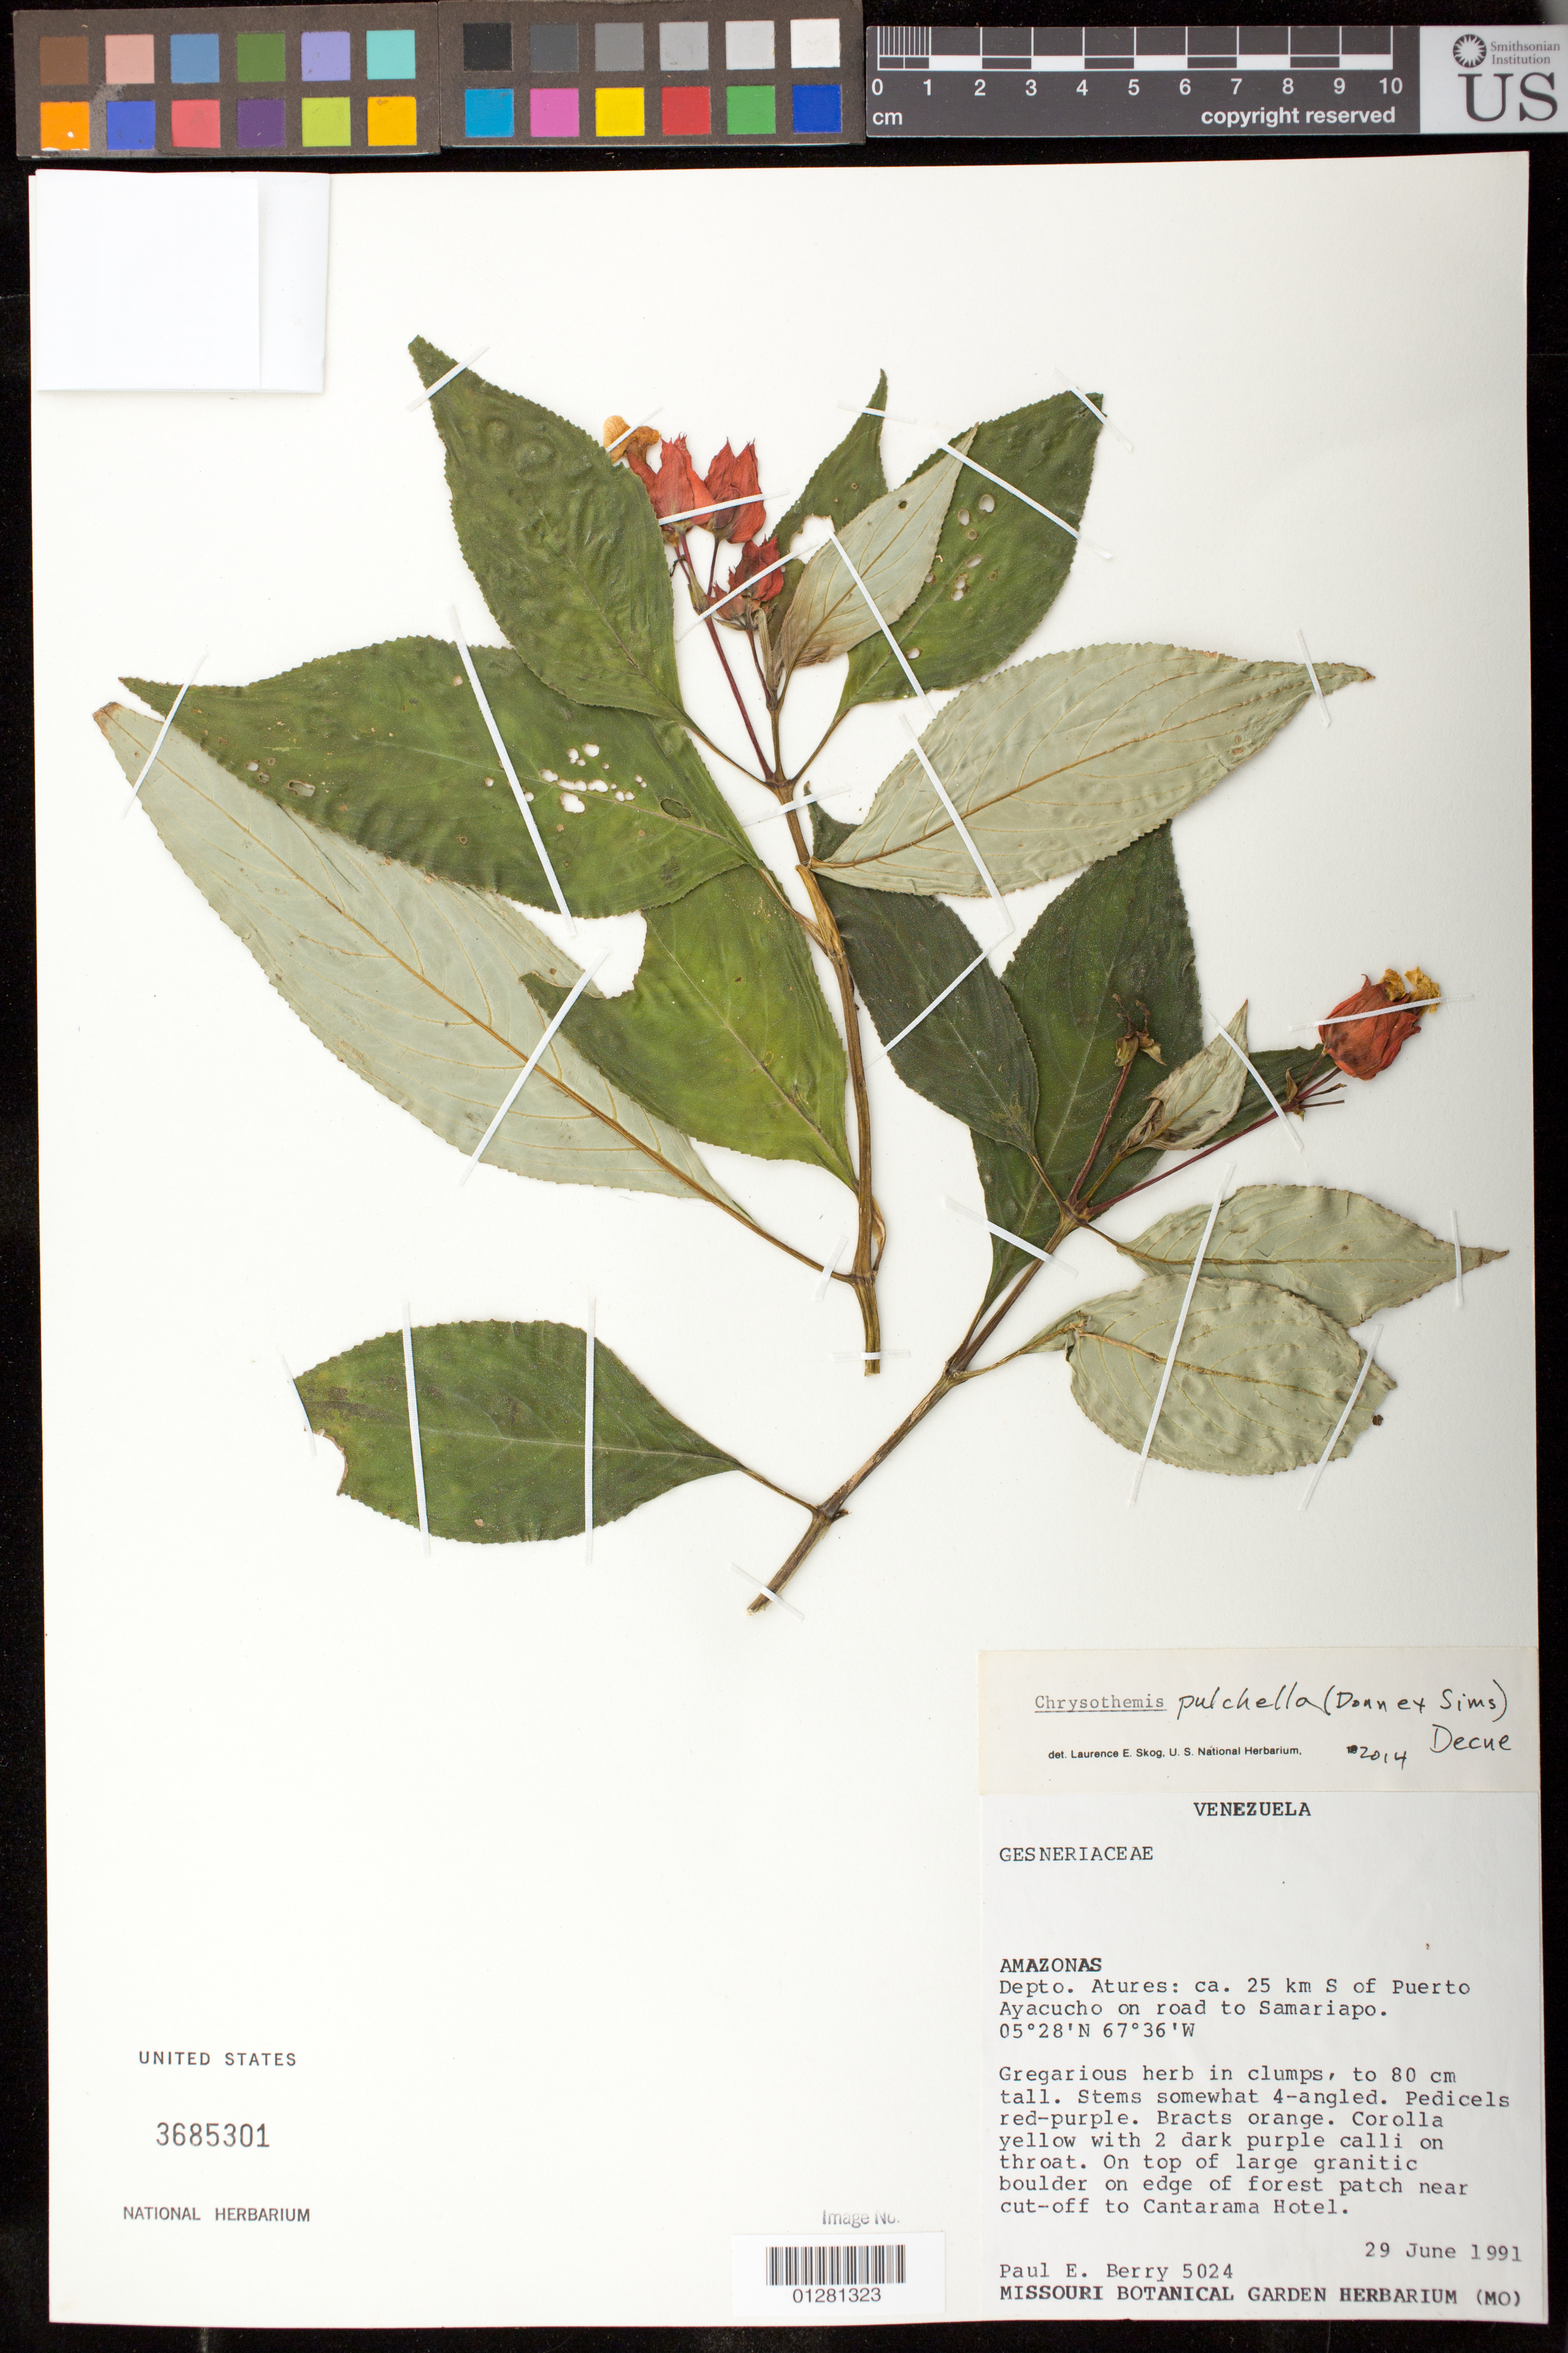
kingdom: Plantae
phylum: Tracheophyta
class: Magnoliopsida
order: Lamiales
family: Gesneriaceae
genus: Chrysothemis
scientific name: Chrysothemis pulchella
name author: (Donn ex Sims) Decne.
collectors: P. E. Berry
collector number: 5024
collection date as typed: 29 Jun 1991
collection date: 1991-06-29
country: Venezuela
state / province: Amazonas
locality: Depto. Arures: ca 25 km S of Puerto Ayacucho on road to Samariapo.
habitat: Herb.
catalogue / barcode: US 3685301